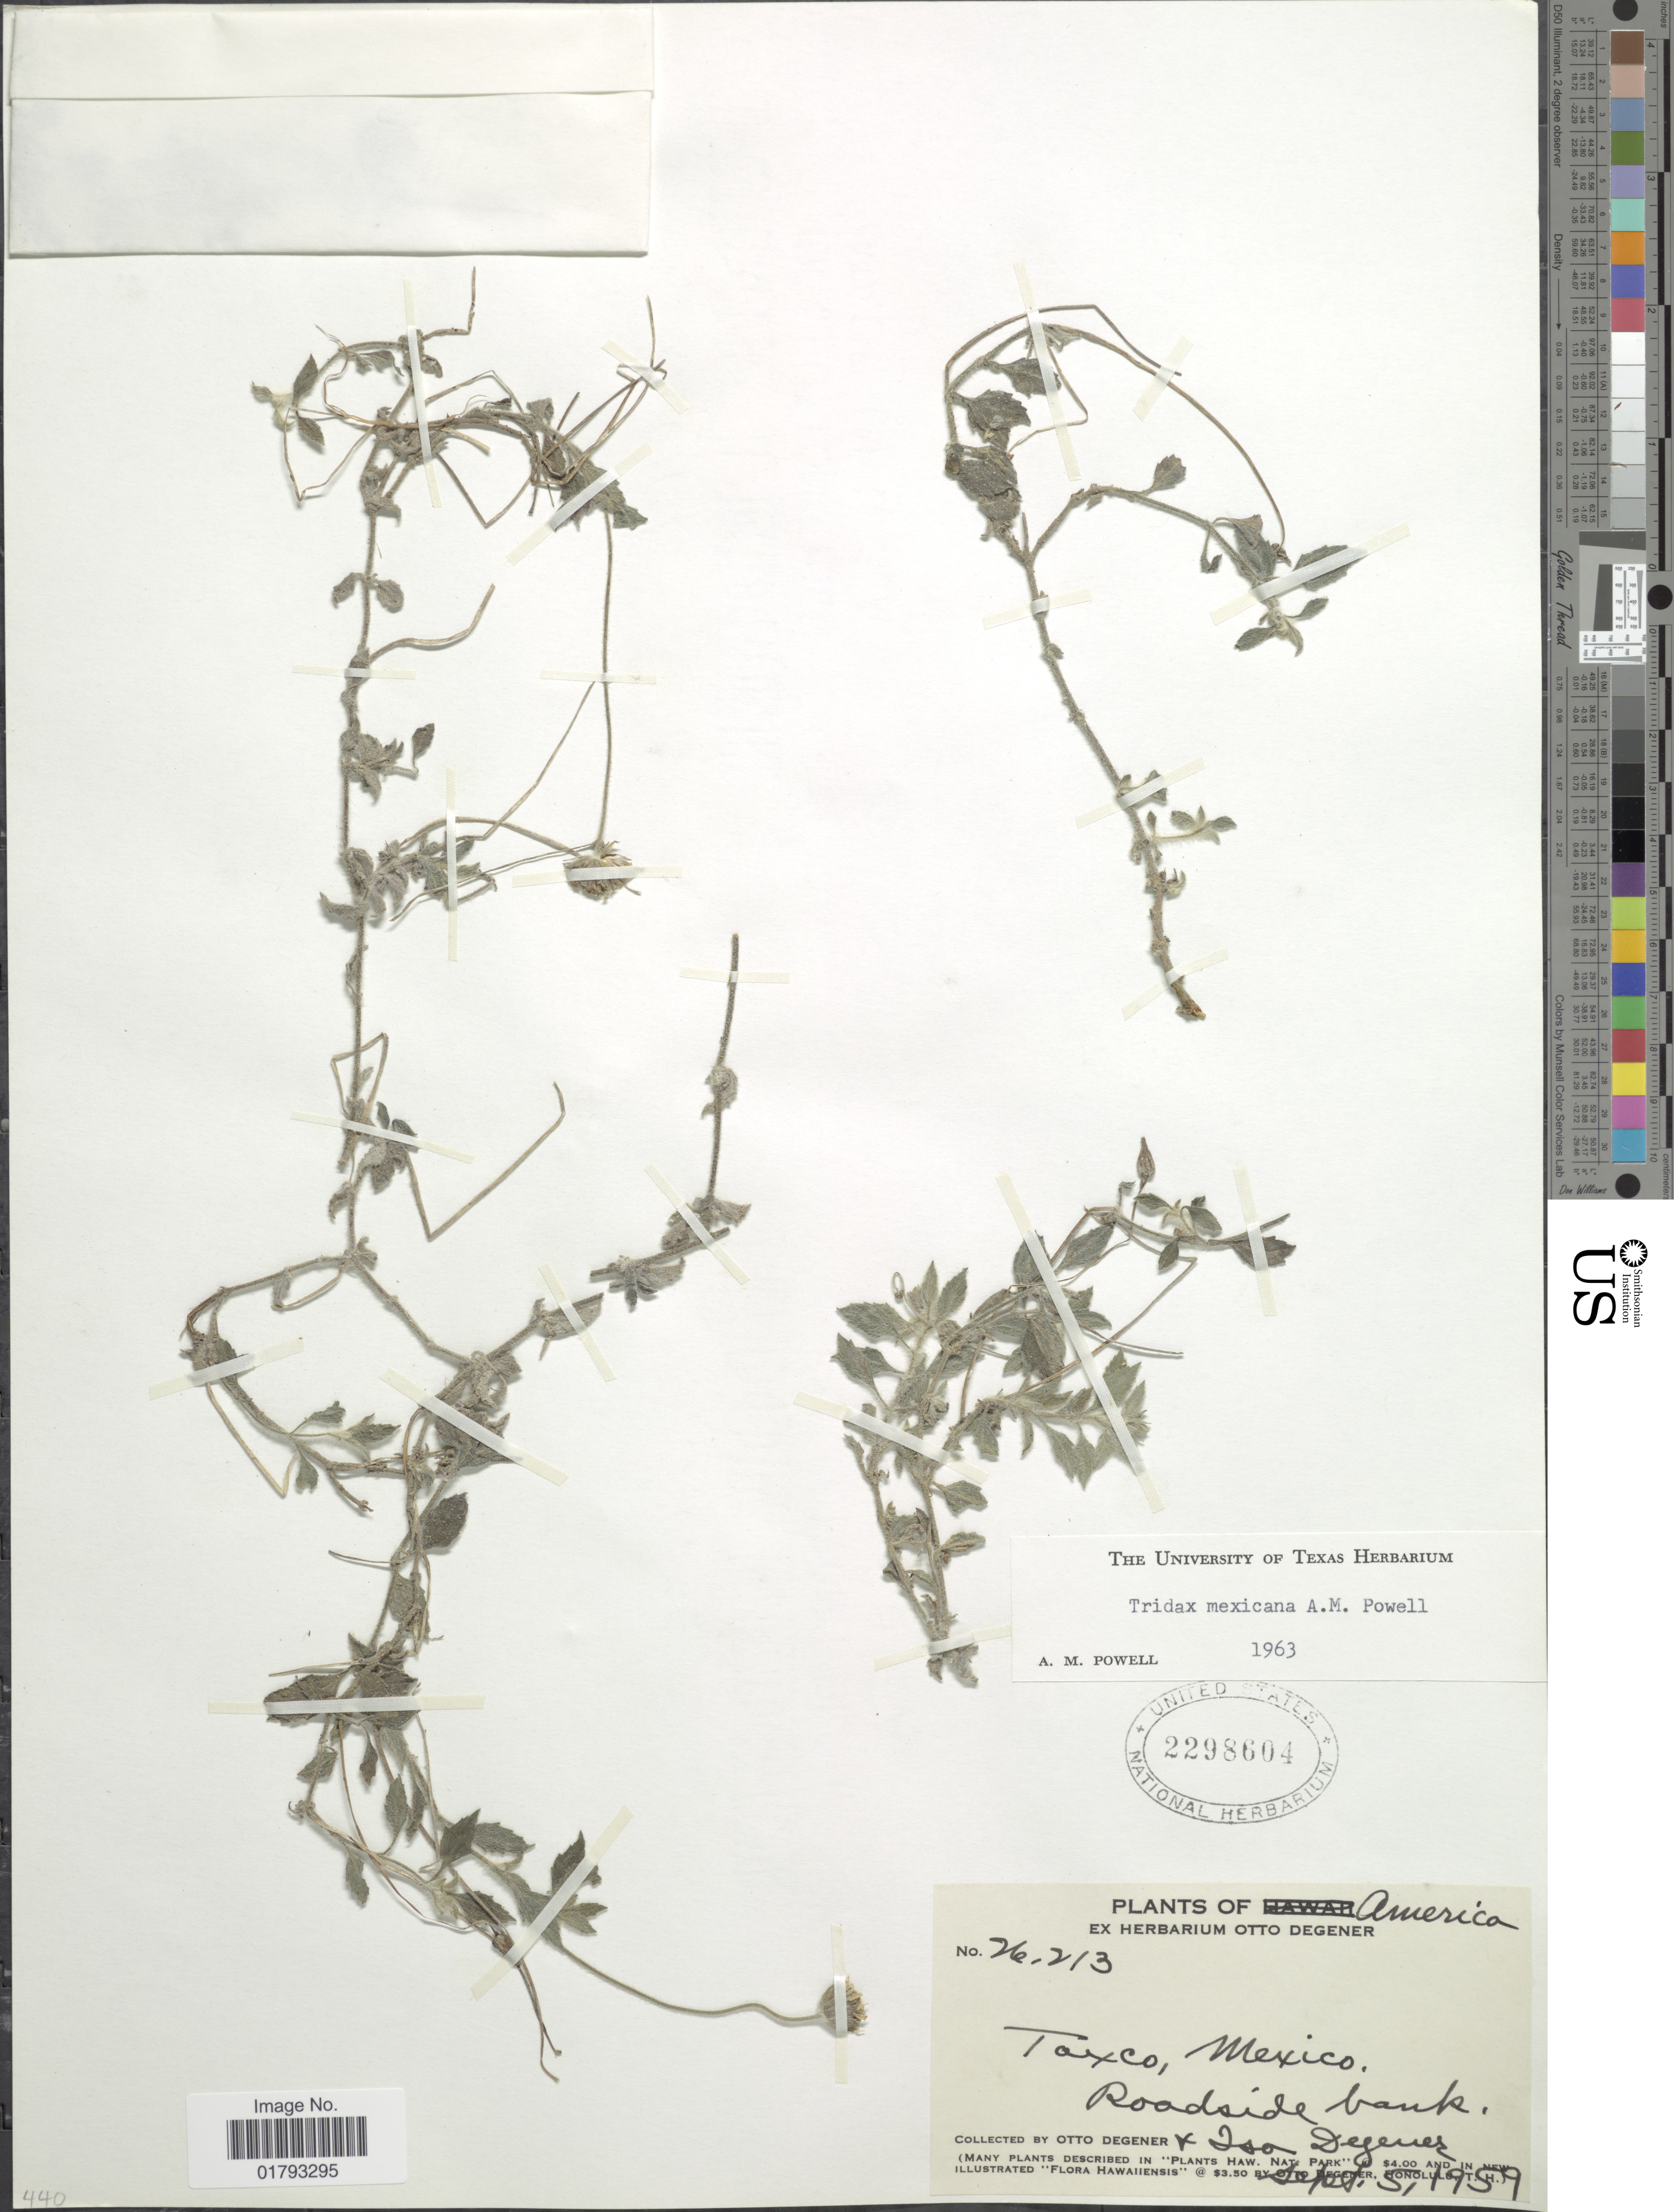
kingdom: Plantae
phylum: Tracheophyta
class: Magnoliopsida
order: Asterales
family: Asteraceae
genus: Tridax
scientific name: Tridax mexicana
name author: A.M. Powell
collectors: O. Degener & I. Degener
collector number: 26213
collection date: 1959-09-05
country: Mexico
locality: Taxco, Mexico. Roadside bank,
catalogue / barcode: US 2298604